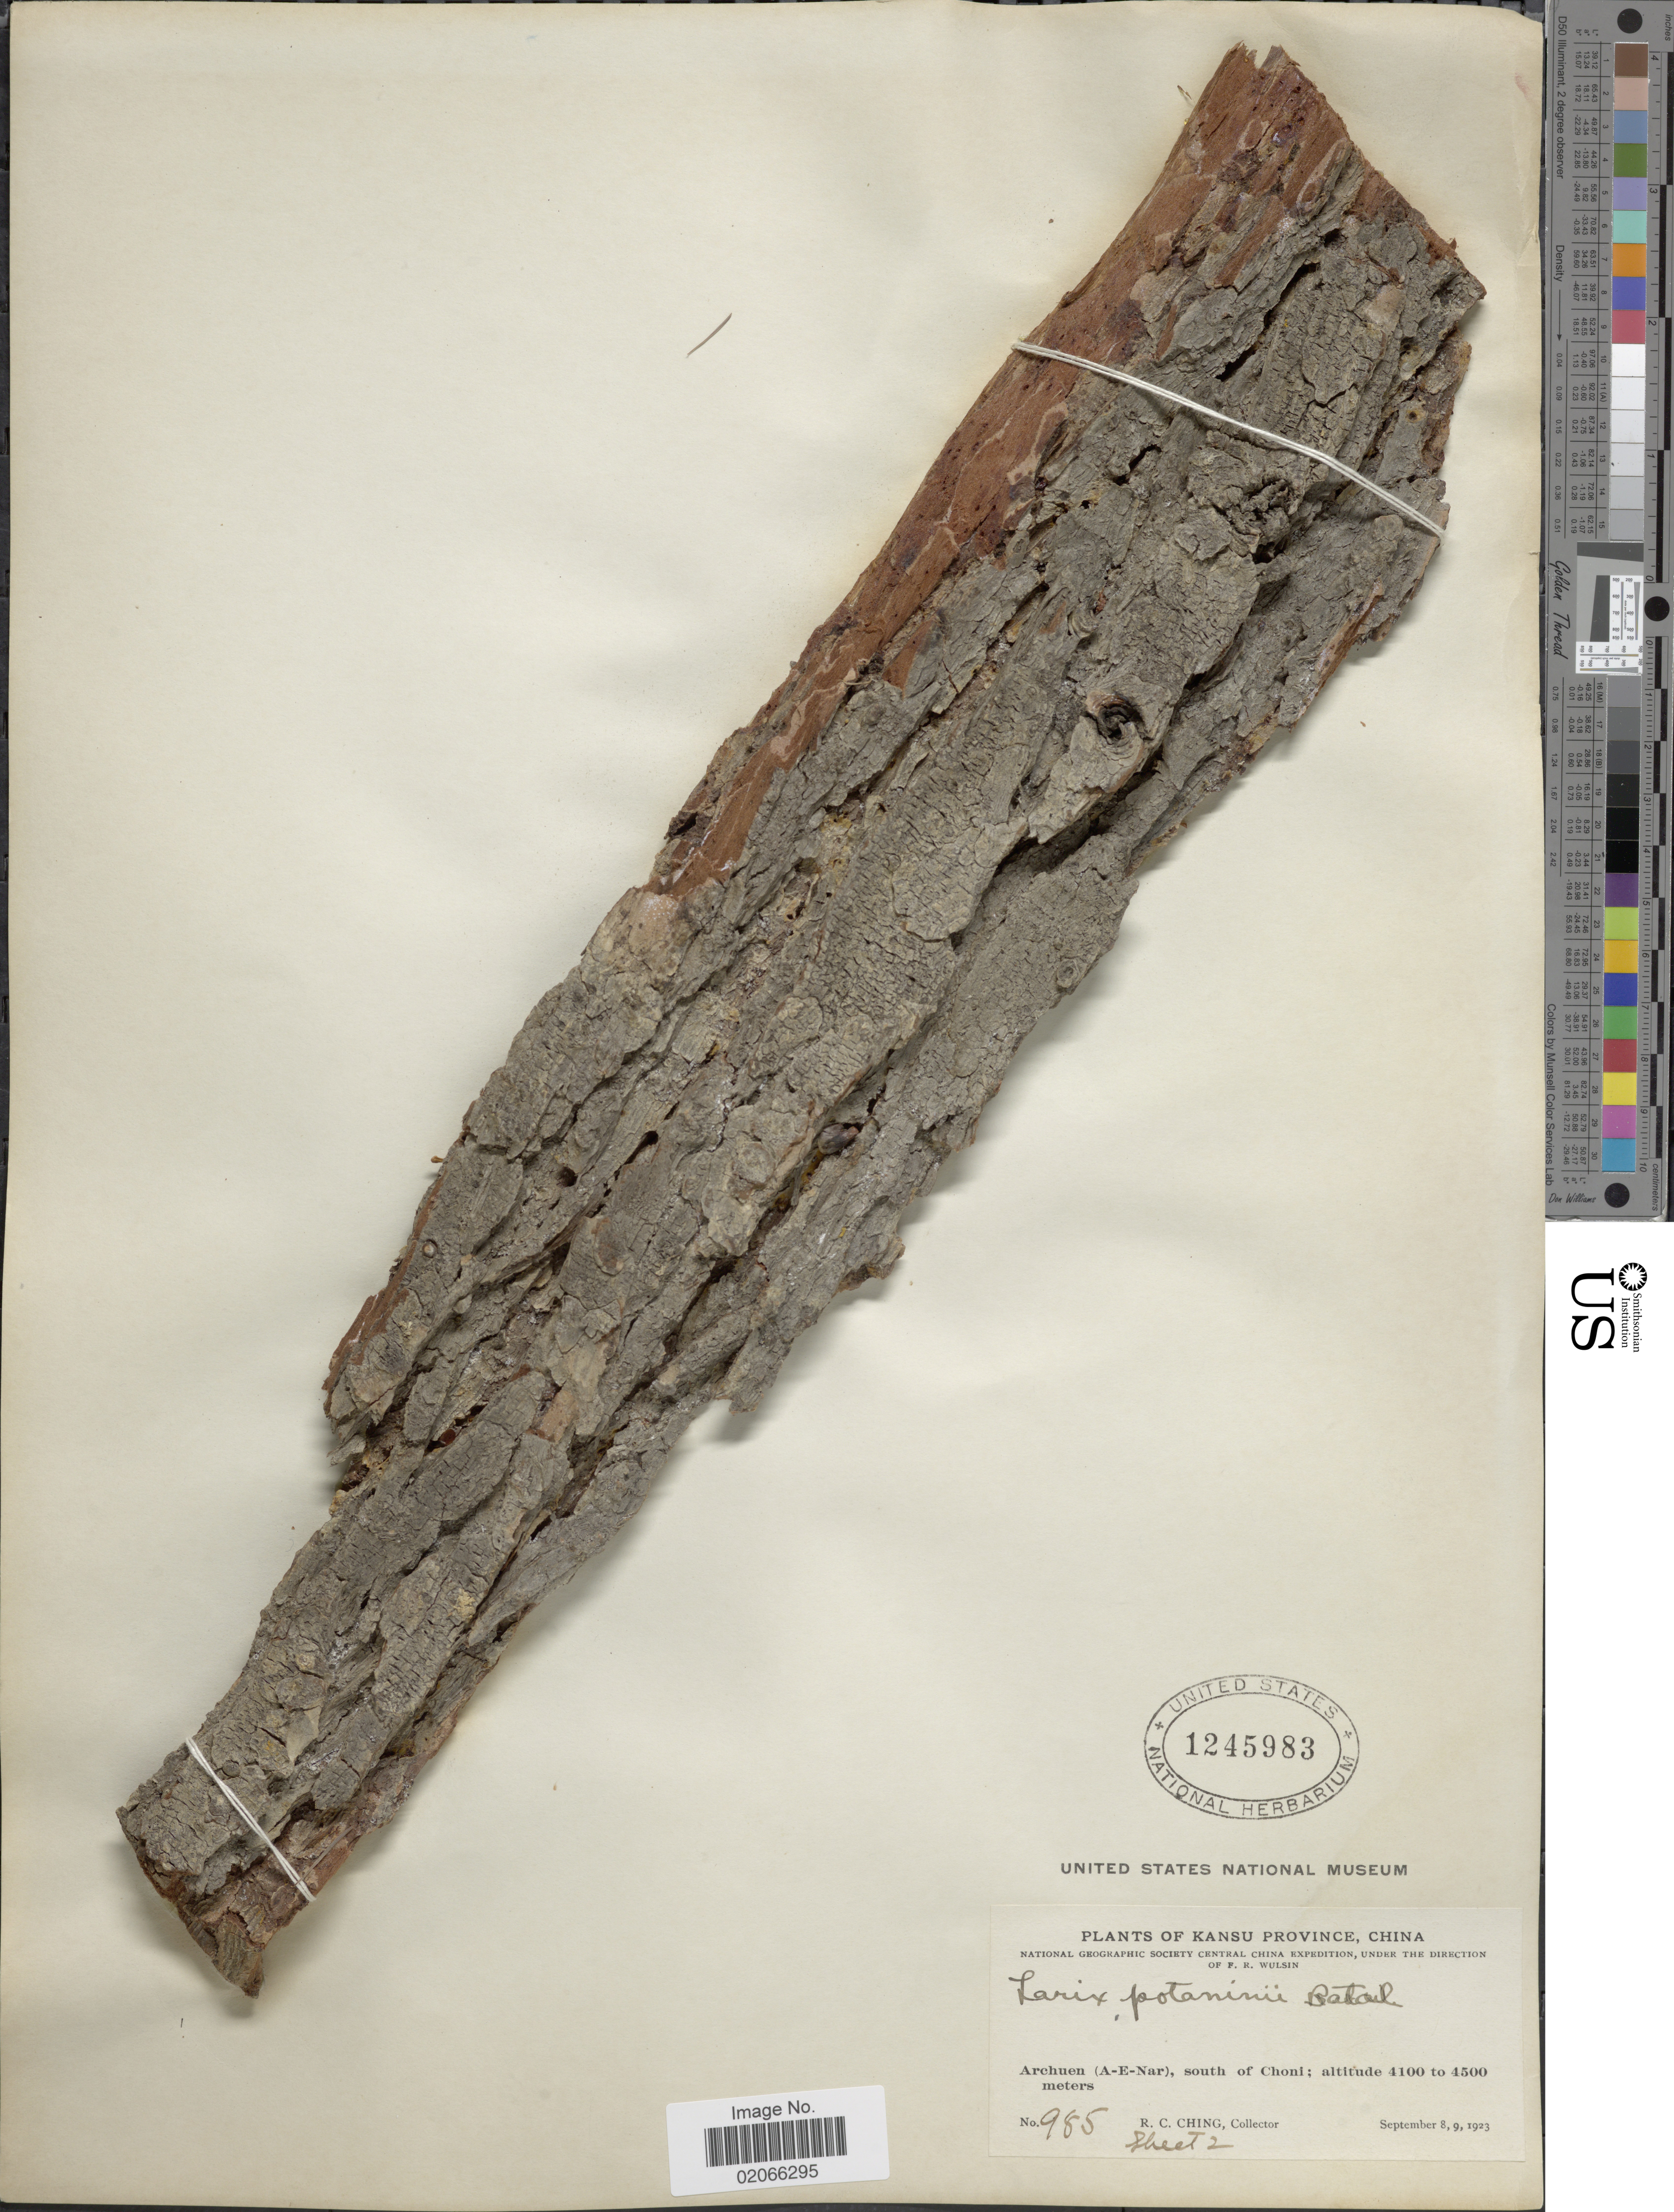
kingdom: Plantae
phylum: Tracheophyta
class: Pinopsida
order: Pinales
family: Pinaceae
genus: Larix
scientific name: Larix potaninii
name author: Batalin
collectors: R. C. Ching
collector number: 985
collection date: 1923-09-08/1923-09-09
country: China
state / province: Gansu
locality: Kansu Province, Archuen (A-E-Nar), south of Choni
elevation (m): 4100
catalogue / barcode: US 1245983